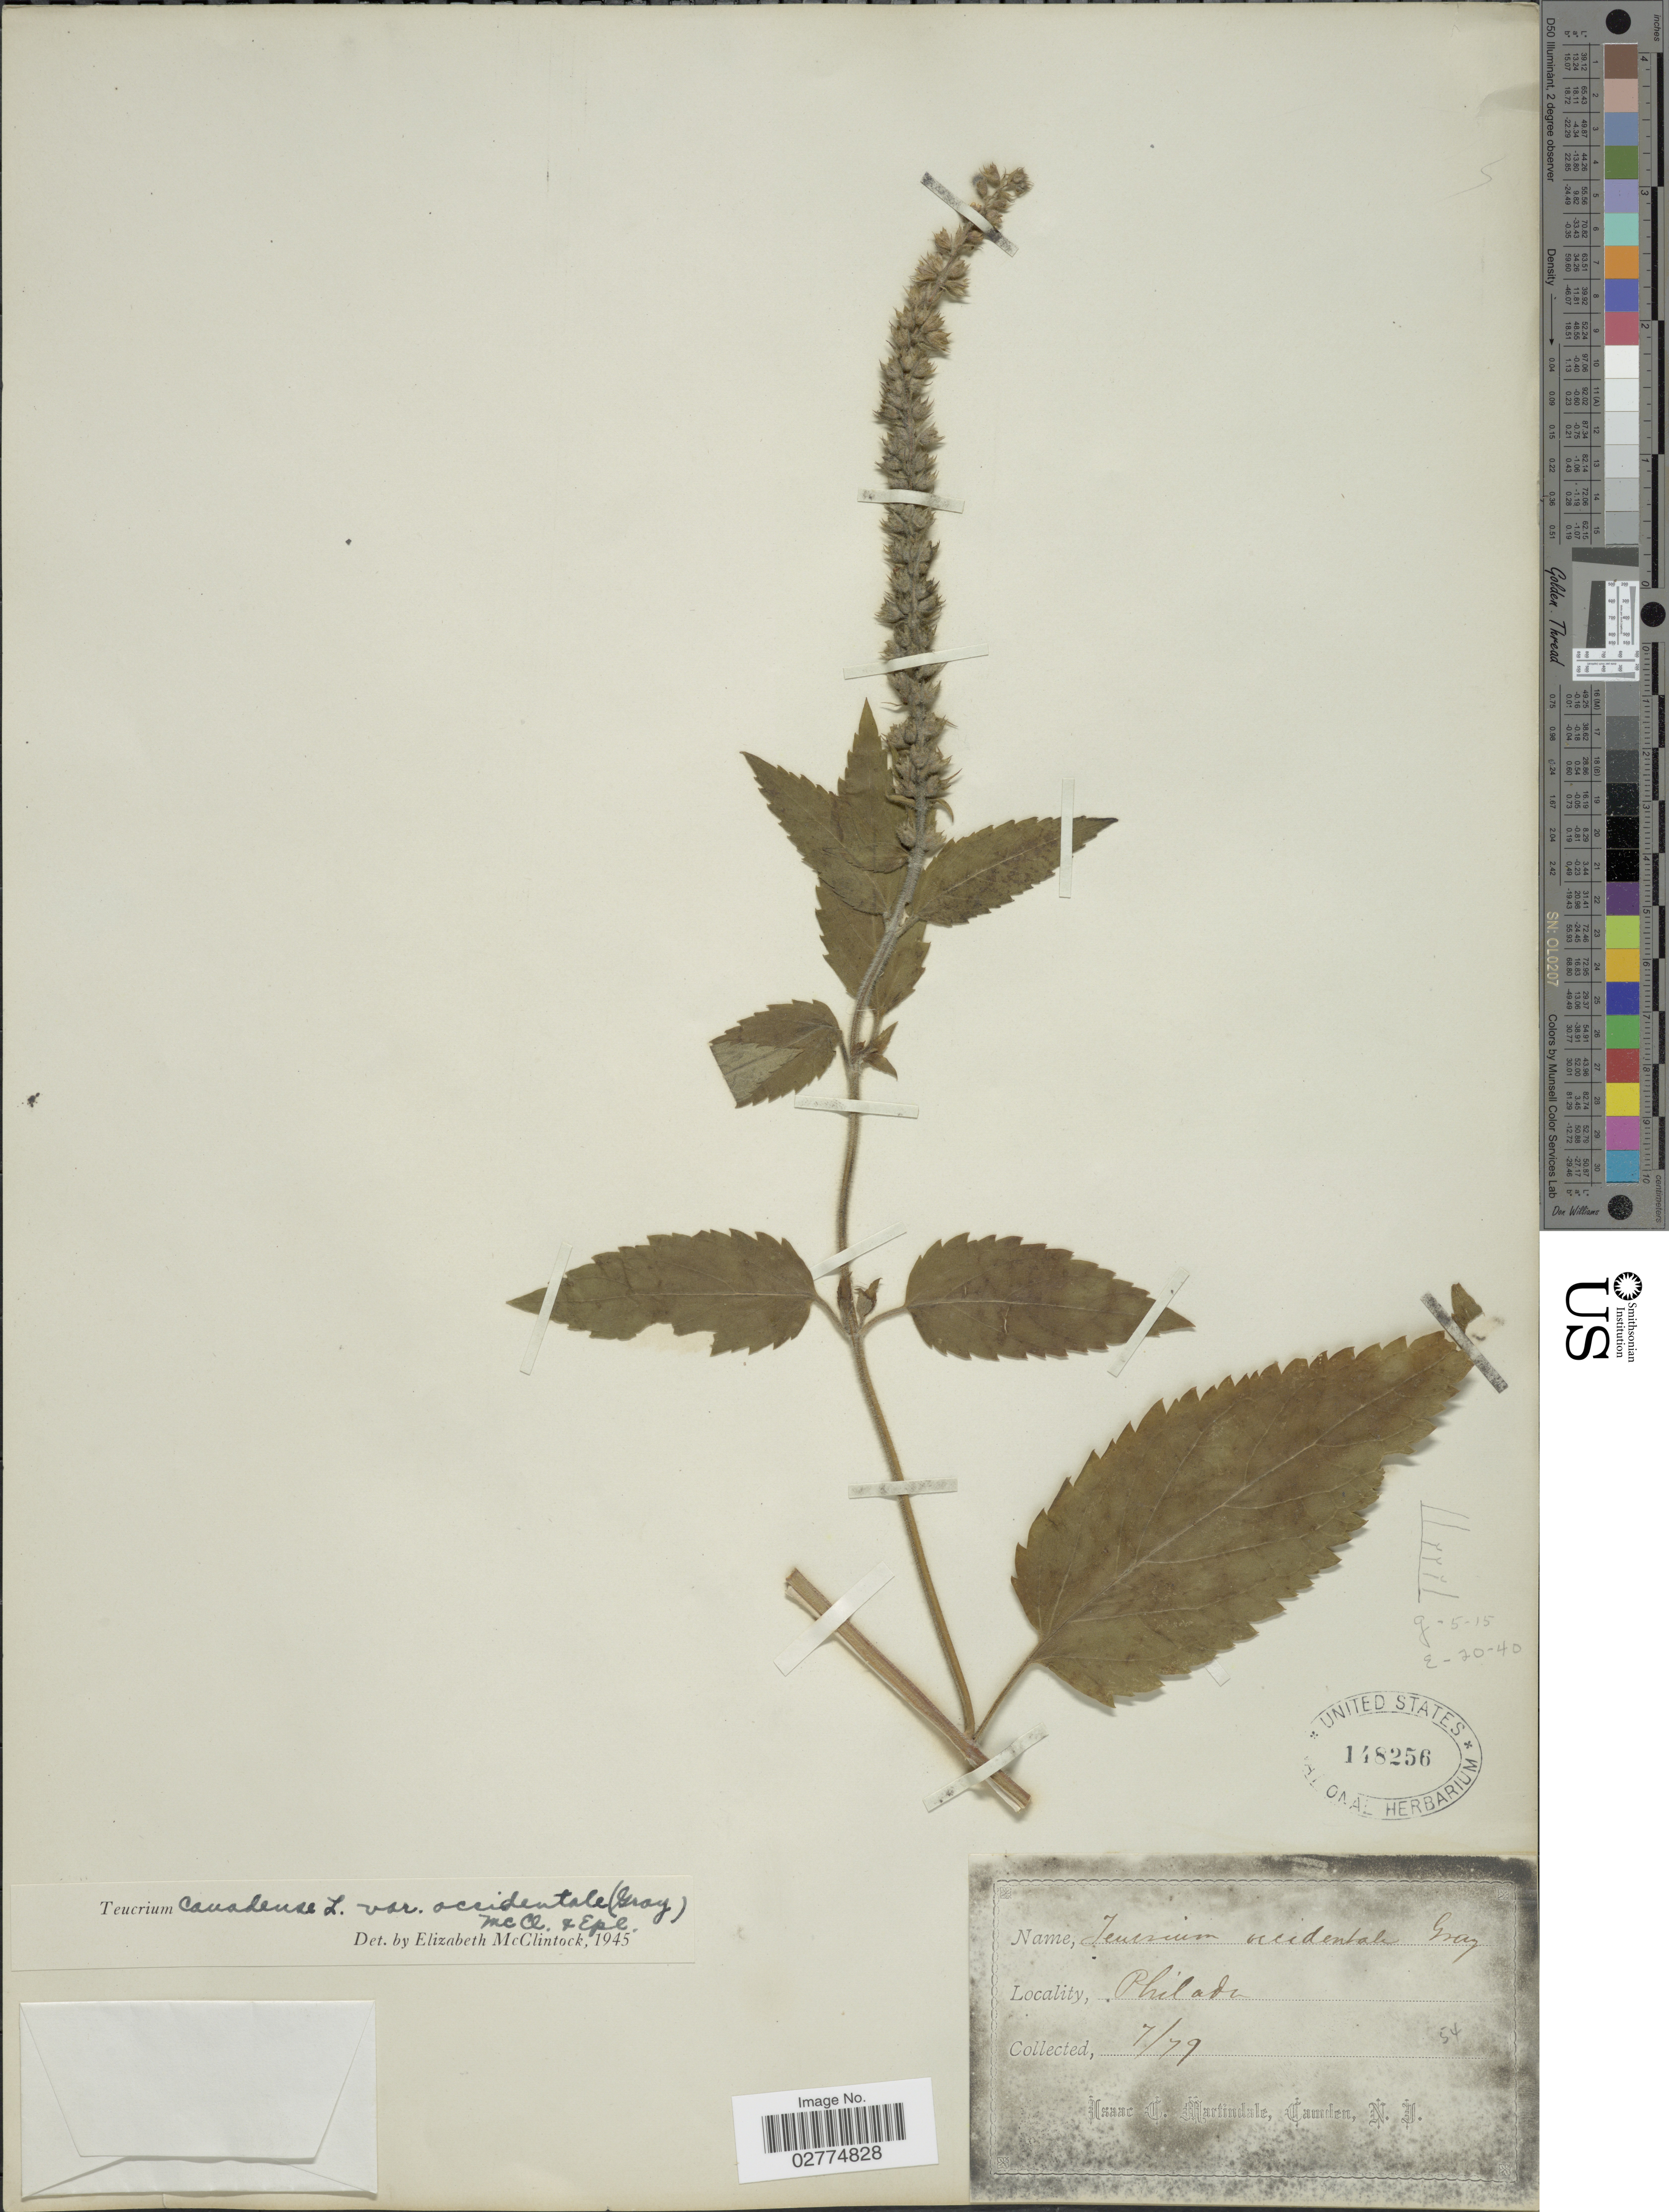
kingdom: Plantae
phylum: Tracheophyta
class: Magnoliopsida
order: Lamiales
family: Lamiaceae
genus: Teucrium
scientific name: Teucrium canadense var. occidentale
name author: (A. Gray) E. M. McClint. & Epling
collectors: I. C. Martindale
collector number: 54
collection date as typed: Transcribed d/m/y: /7/79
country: United States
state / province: Pennsylvania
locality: Philad.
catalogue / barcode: US 148256